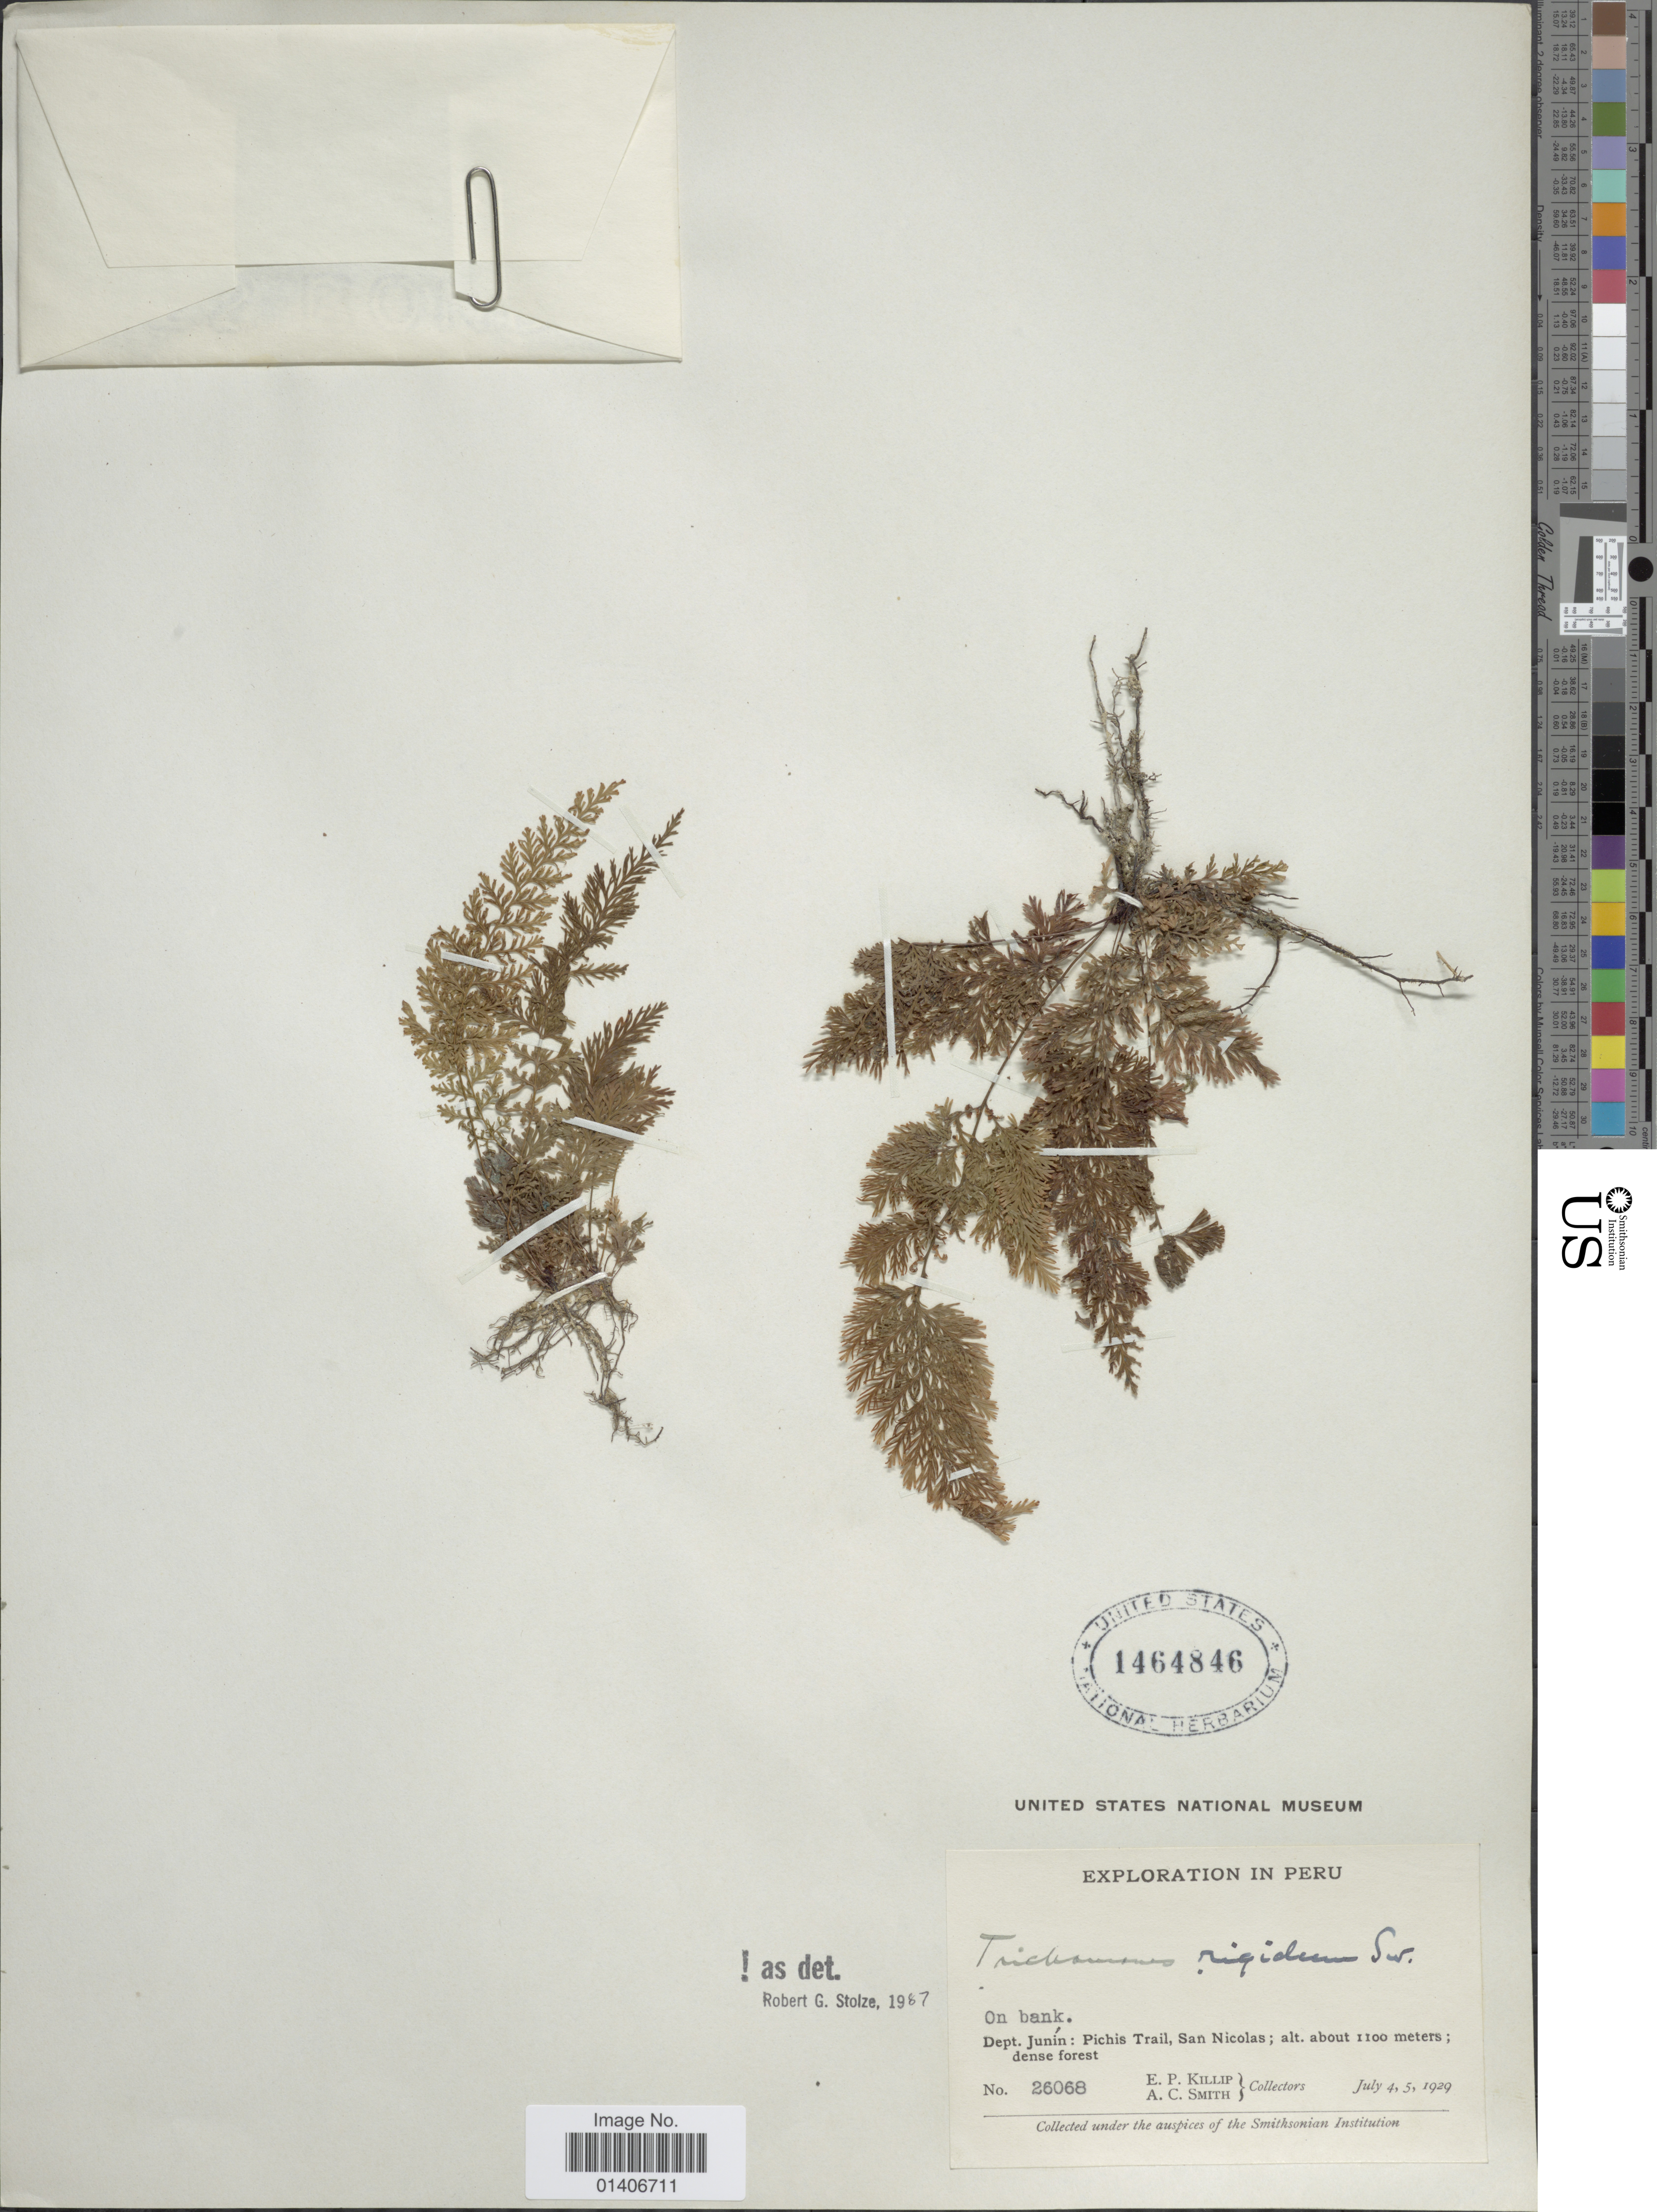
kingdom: Plantae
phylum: Tracheophyta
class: Polypodiopsida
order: Hymenophyllales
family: Hymenophyllaceae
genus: Abrodictyum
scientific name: Abrodictyum rigidum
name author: (Sw.) Ebihara & Dubuisson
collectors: E. P. Killip & A. C. Smith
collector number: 26068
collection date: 1929-07-04/1929-07-05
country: Peru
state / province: Junín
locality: Dept. Junín: Pichis trail, San Nicolas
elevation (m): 1100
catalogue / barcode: US 1464846